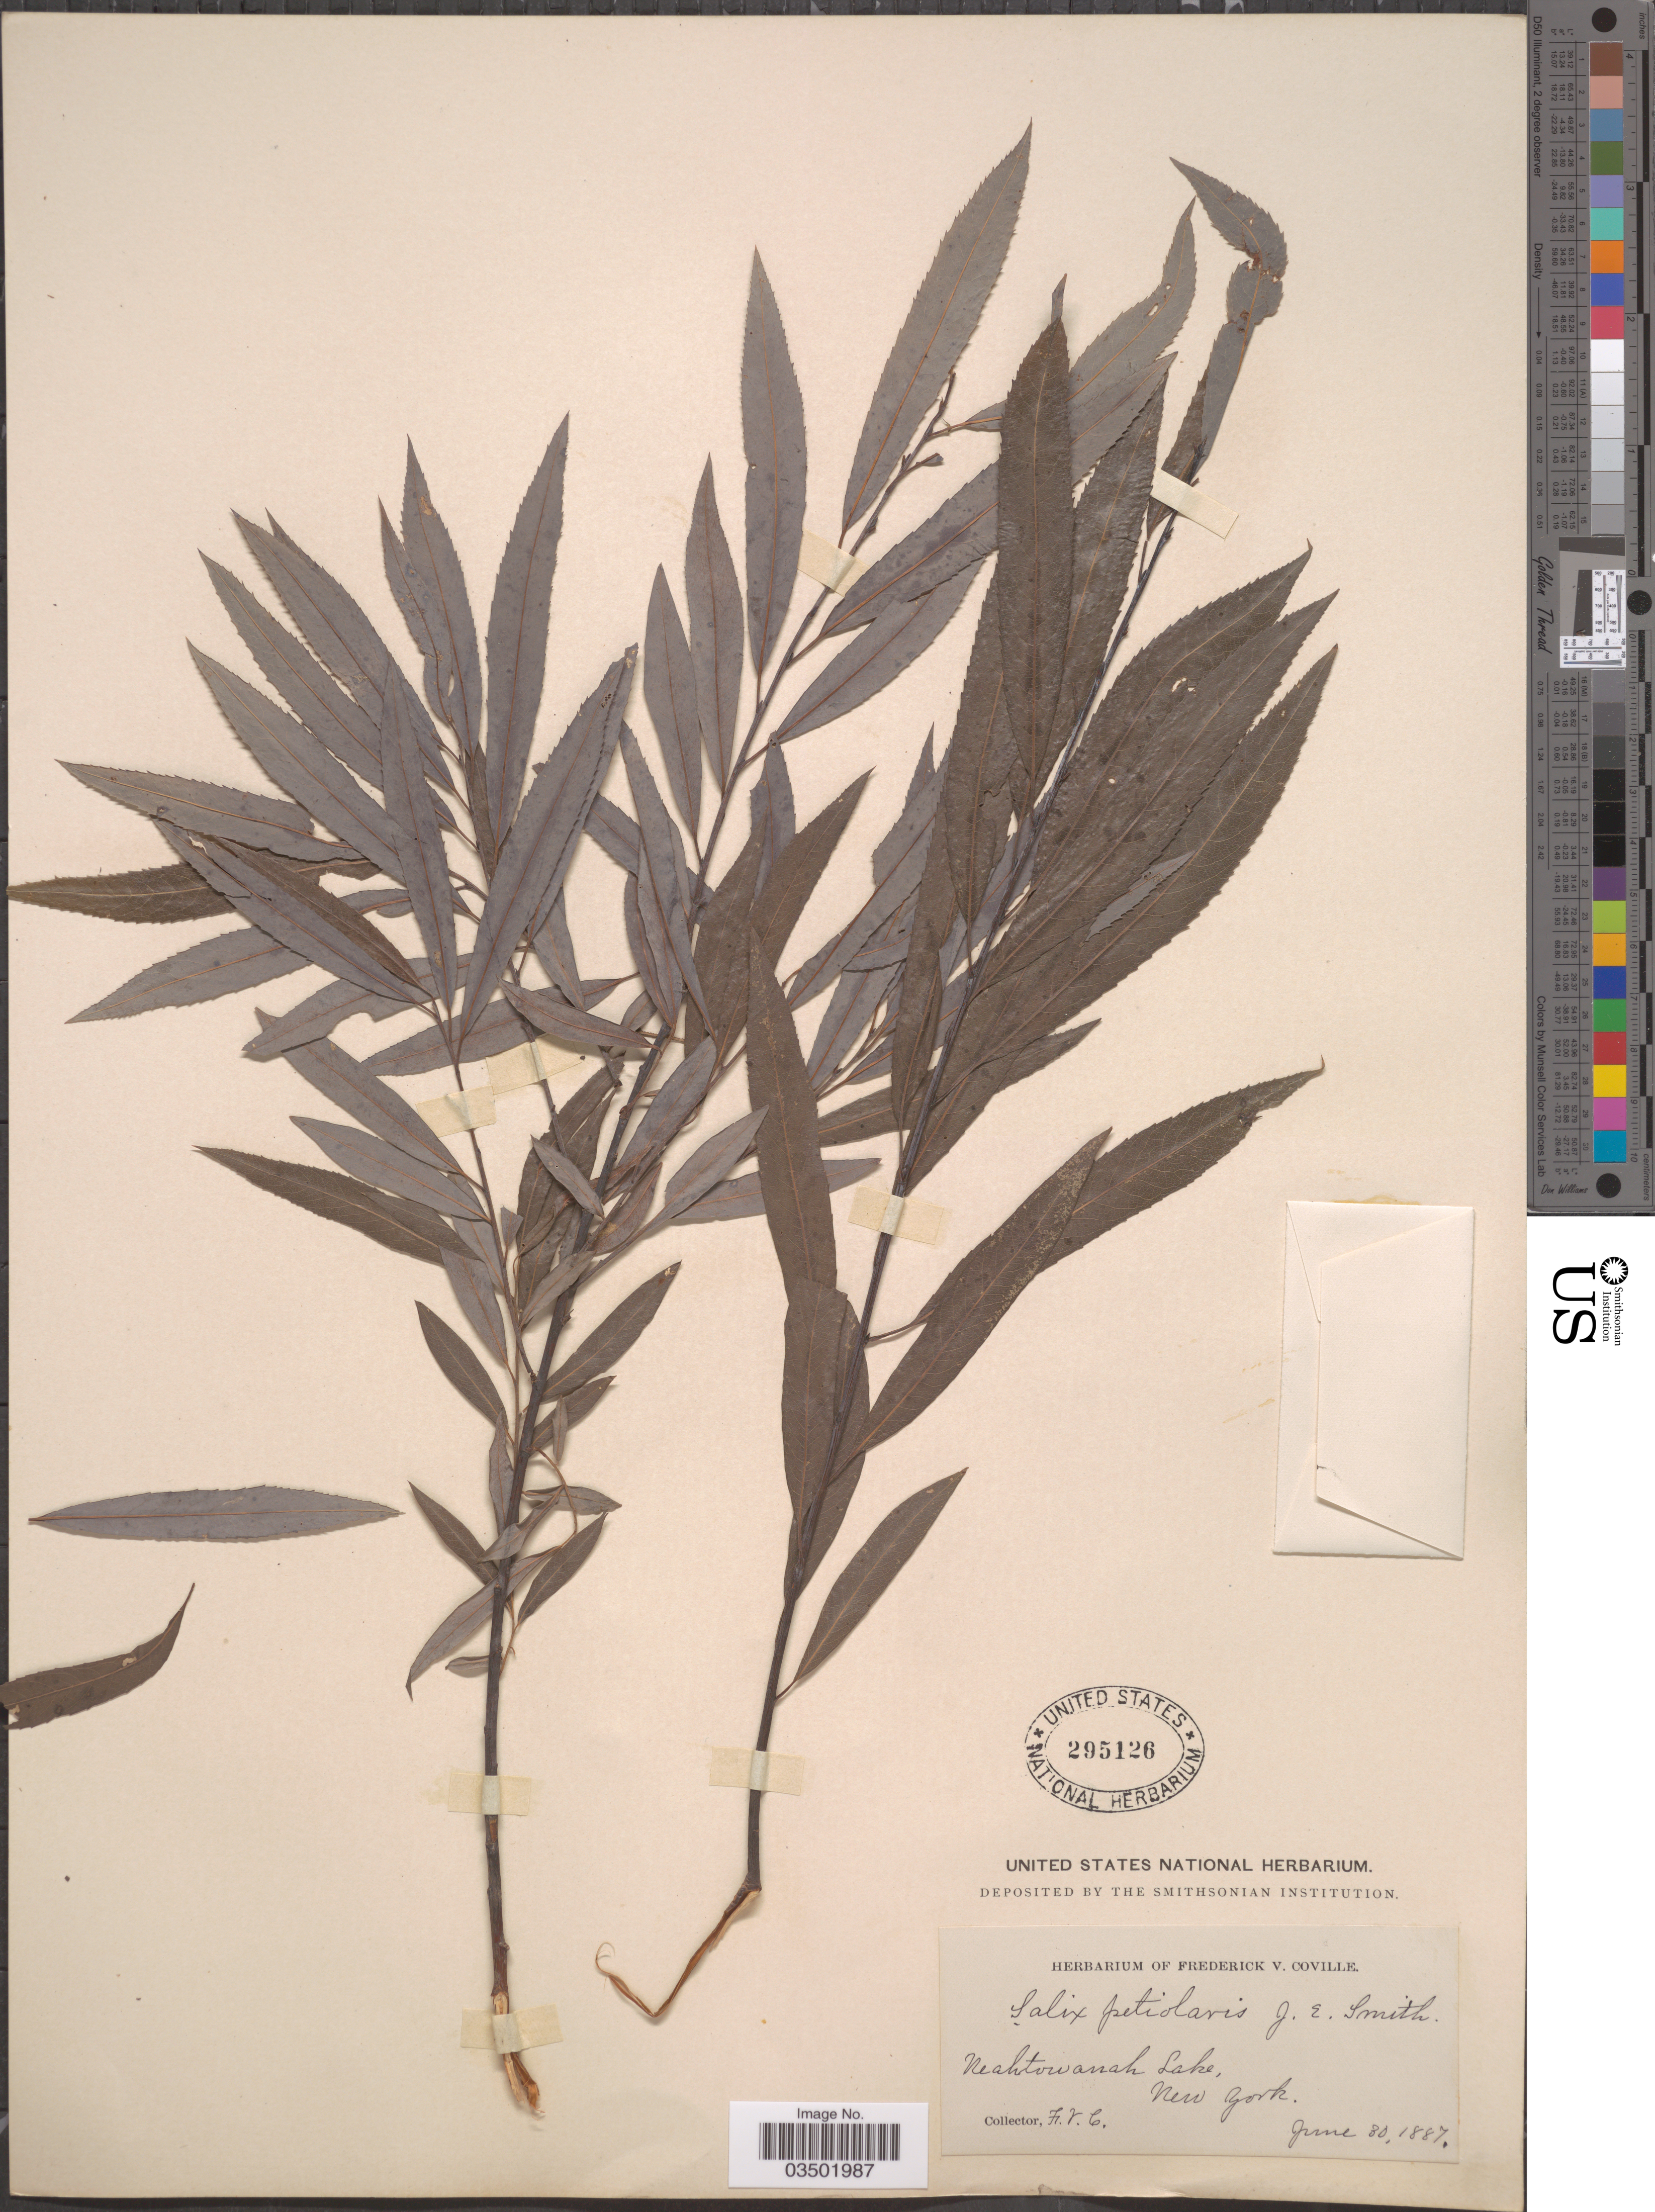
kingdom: Plantae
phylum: Tracheophyta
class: Magnoliopsida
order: Malpighiales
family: Salicaceae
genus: Salix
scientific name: Salix petiolaris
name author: Sm.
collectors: F. V. Coville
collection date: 1887-06-30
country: United States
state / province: New York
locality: Neahtowanah Lake.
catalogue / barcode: US 295126